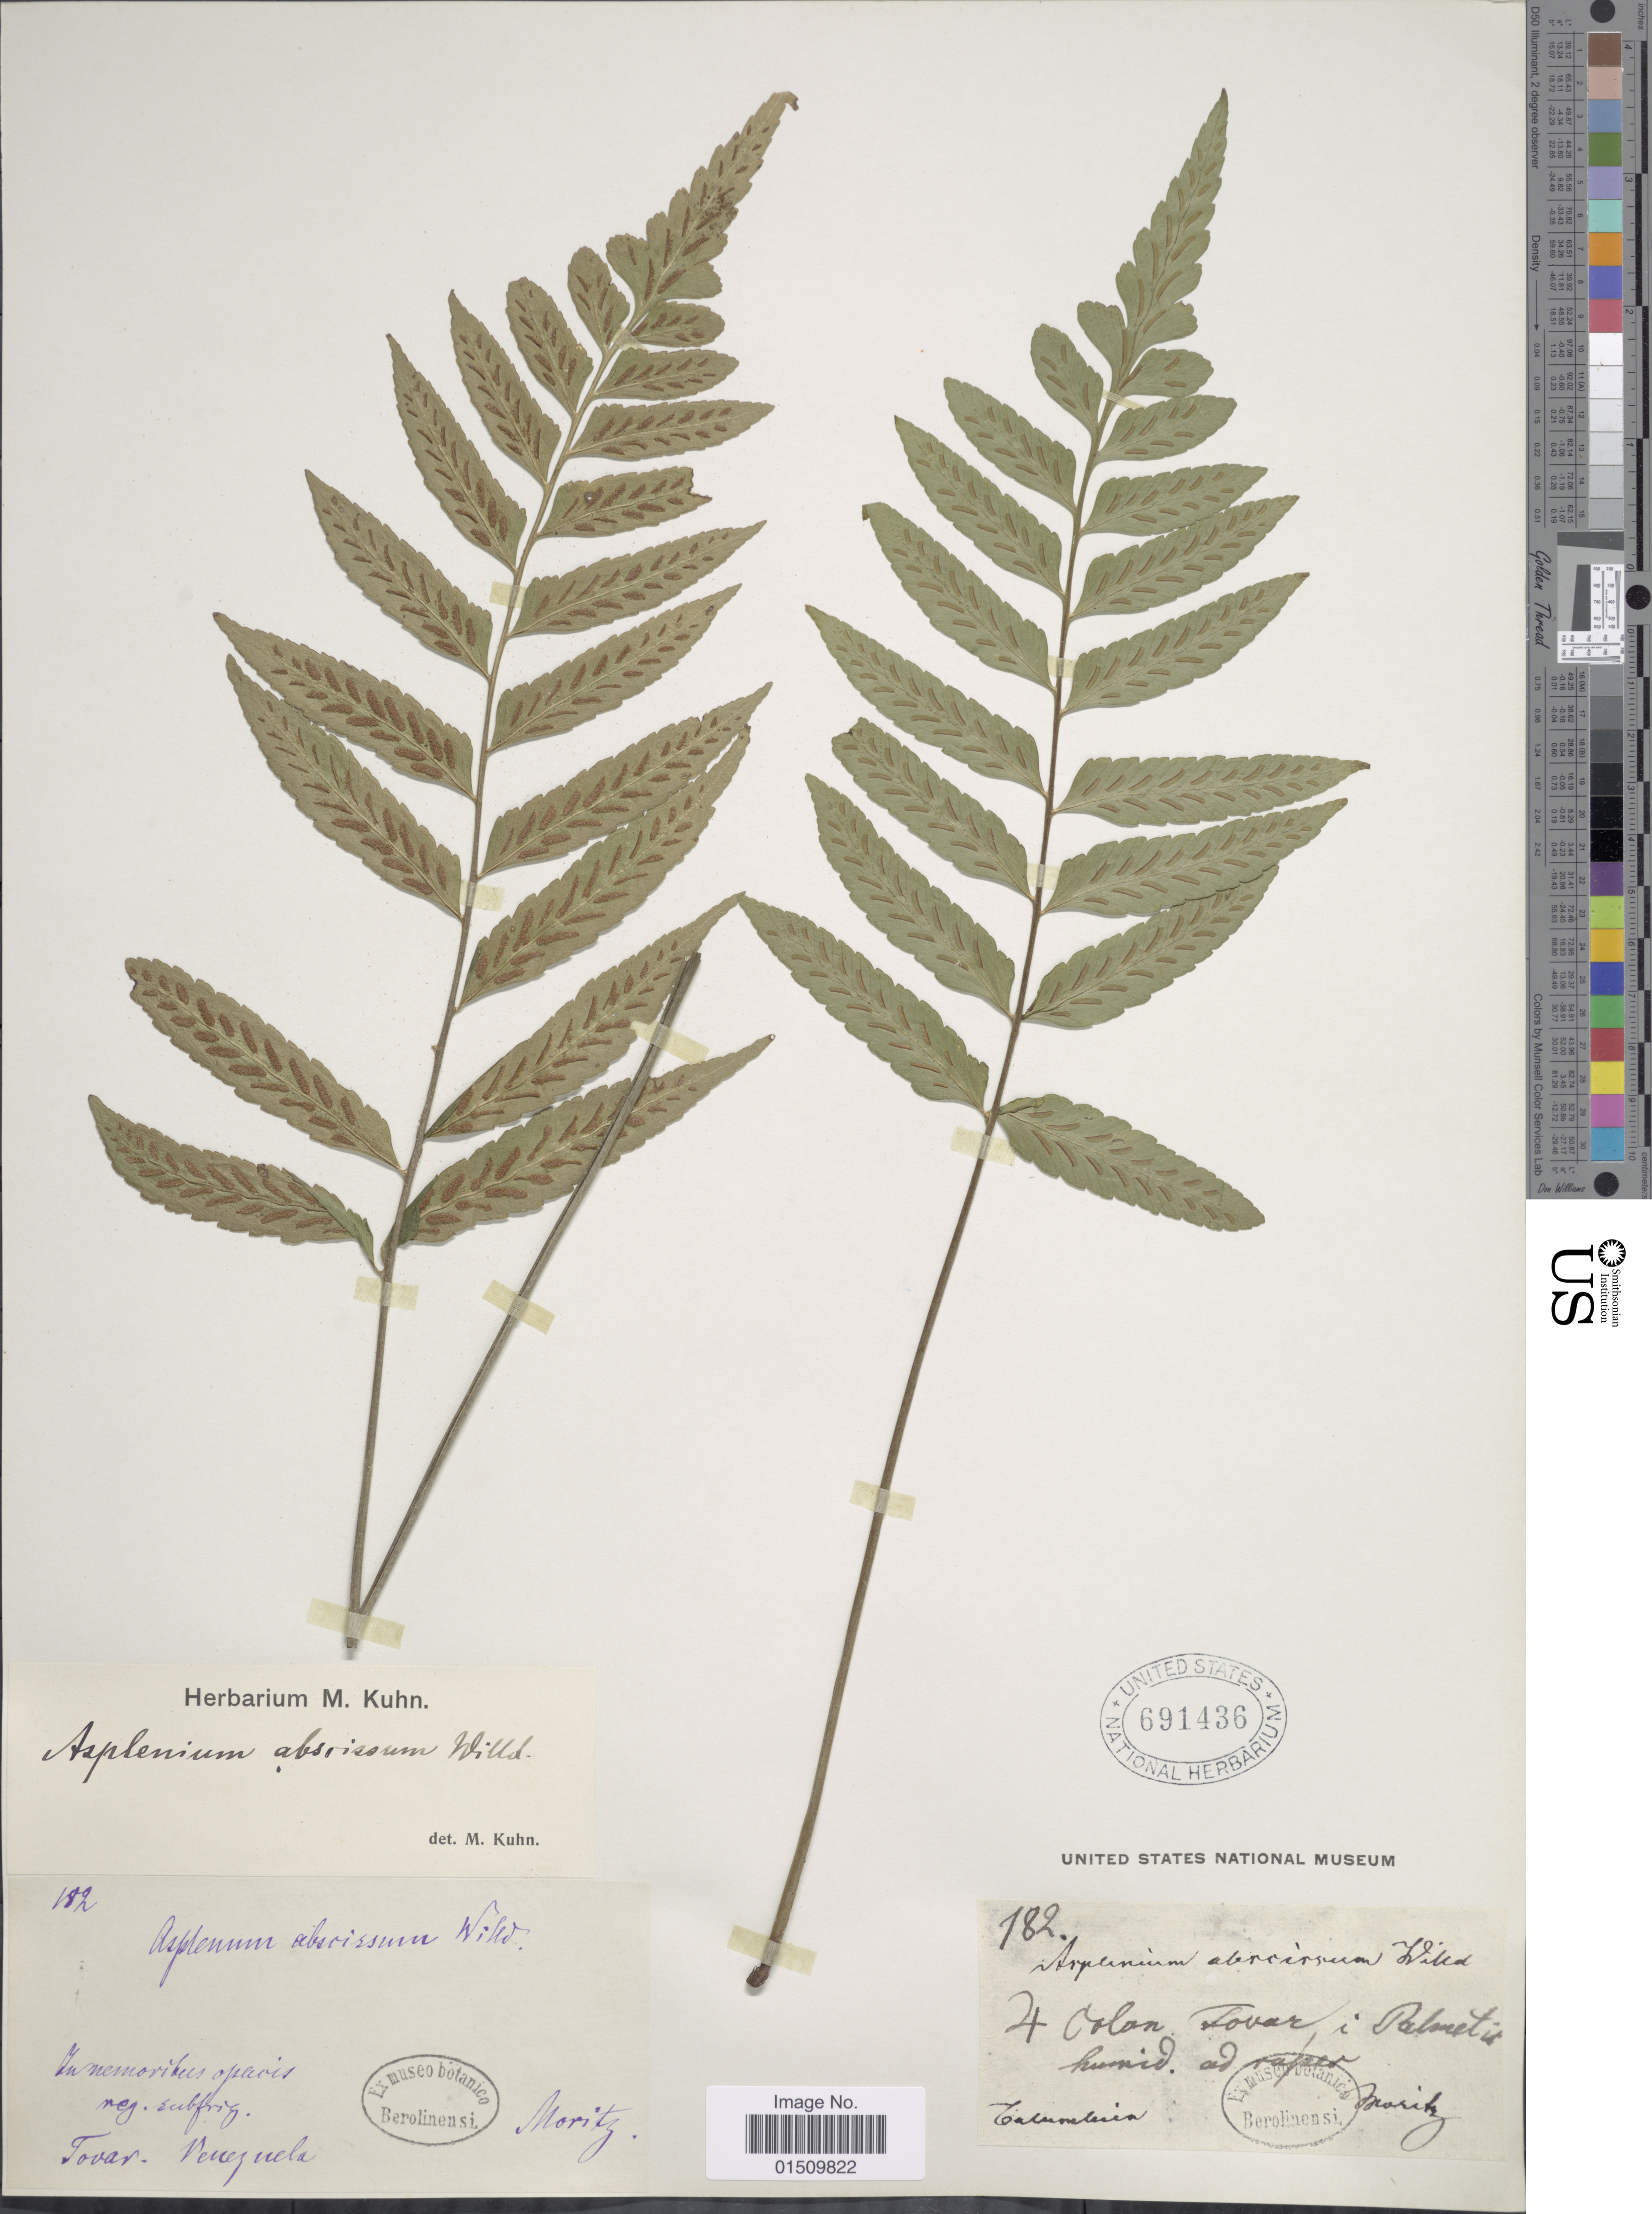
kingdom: Plantae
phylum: Tracheophyta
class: Polypodiopsida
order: Polypodiales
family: Aspleniaceae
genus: Asplenium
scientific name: Asplenium abscissum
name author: Willd.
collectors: Moritz, --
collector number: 182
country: Venezuela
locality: Venezuela, 4 Colon Tovar, Palmetis humid ad rapea. [interpreted]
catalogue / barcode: US 691436